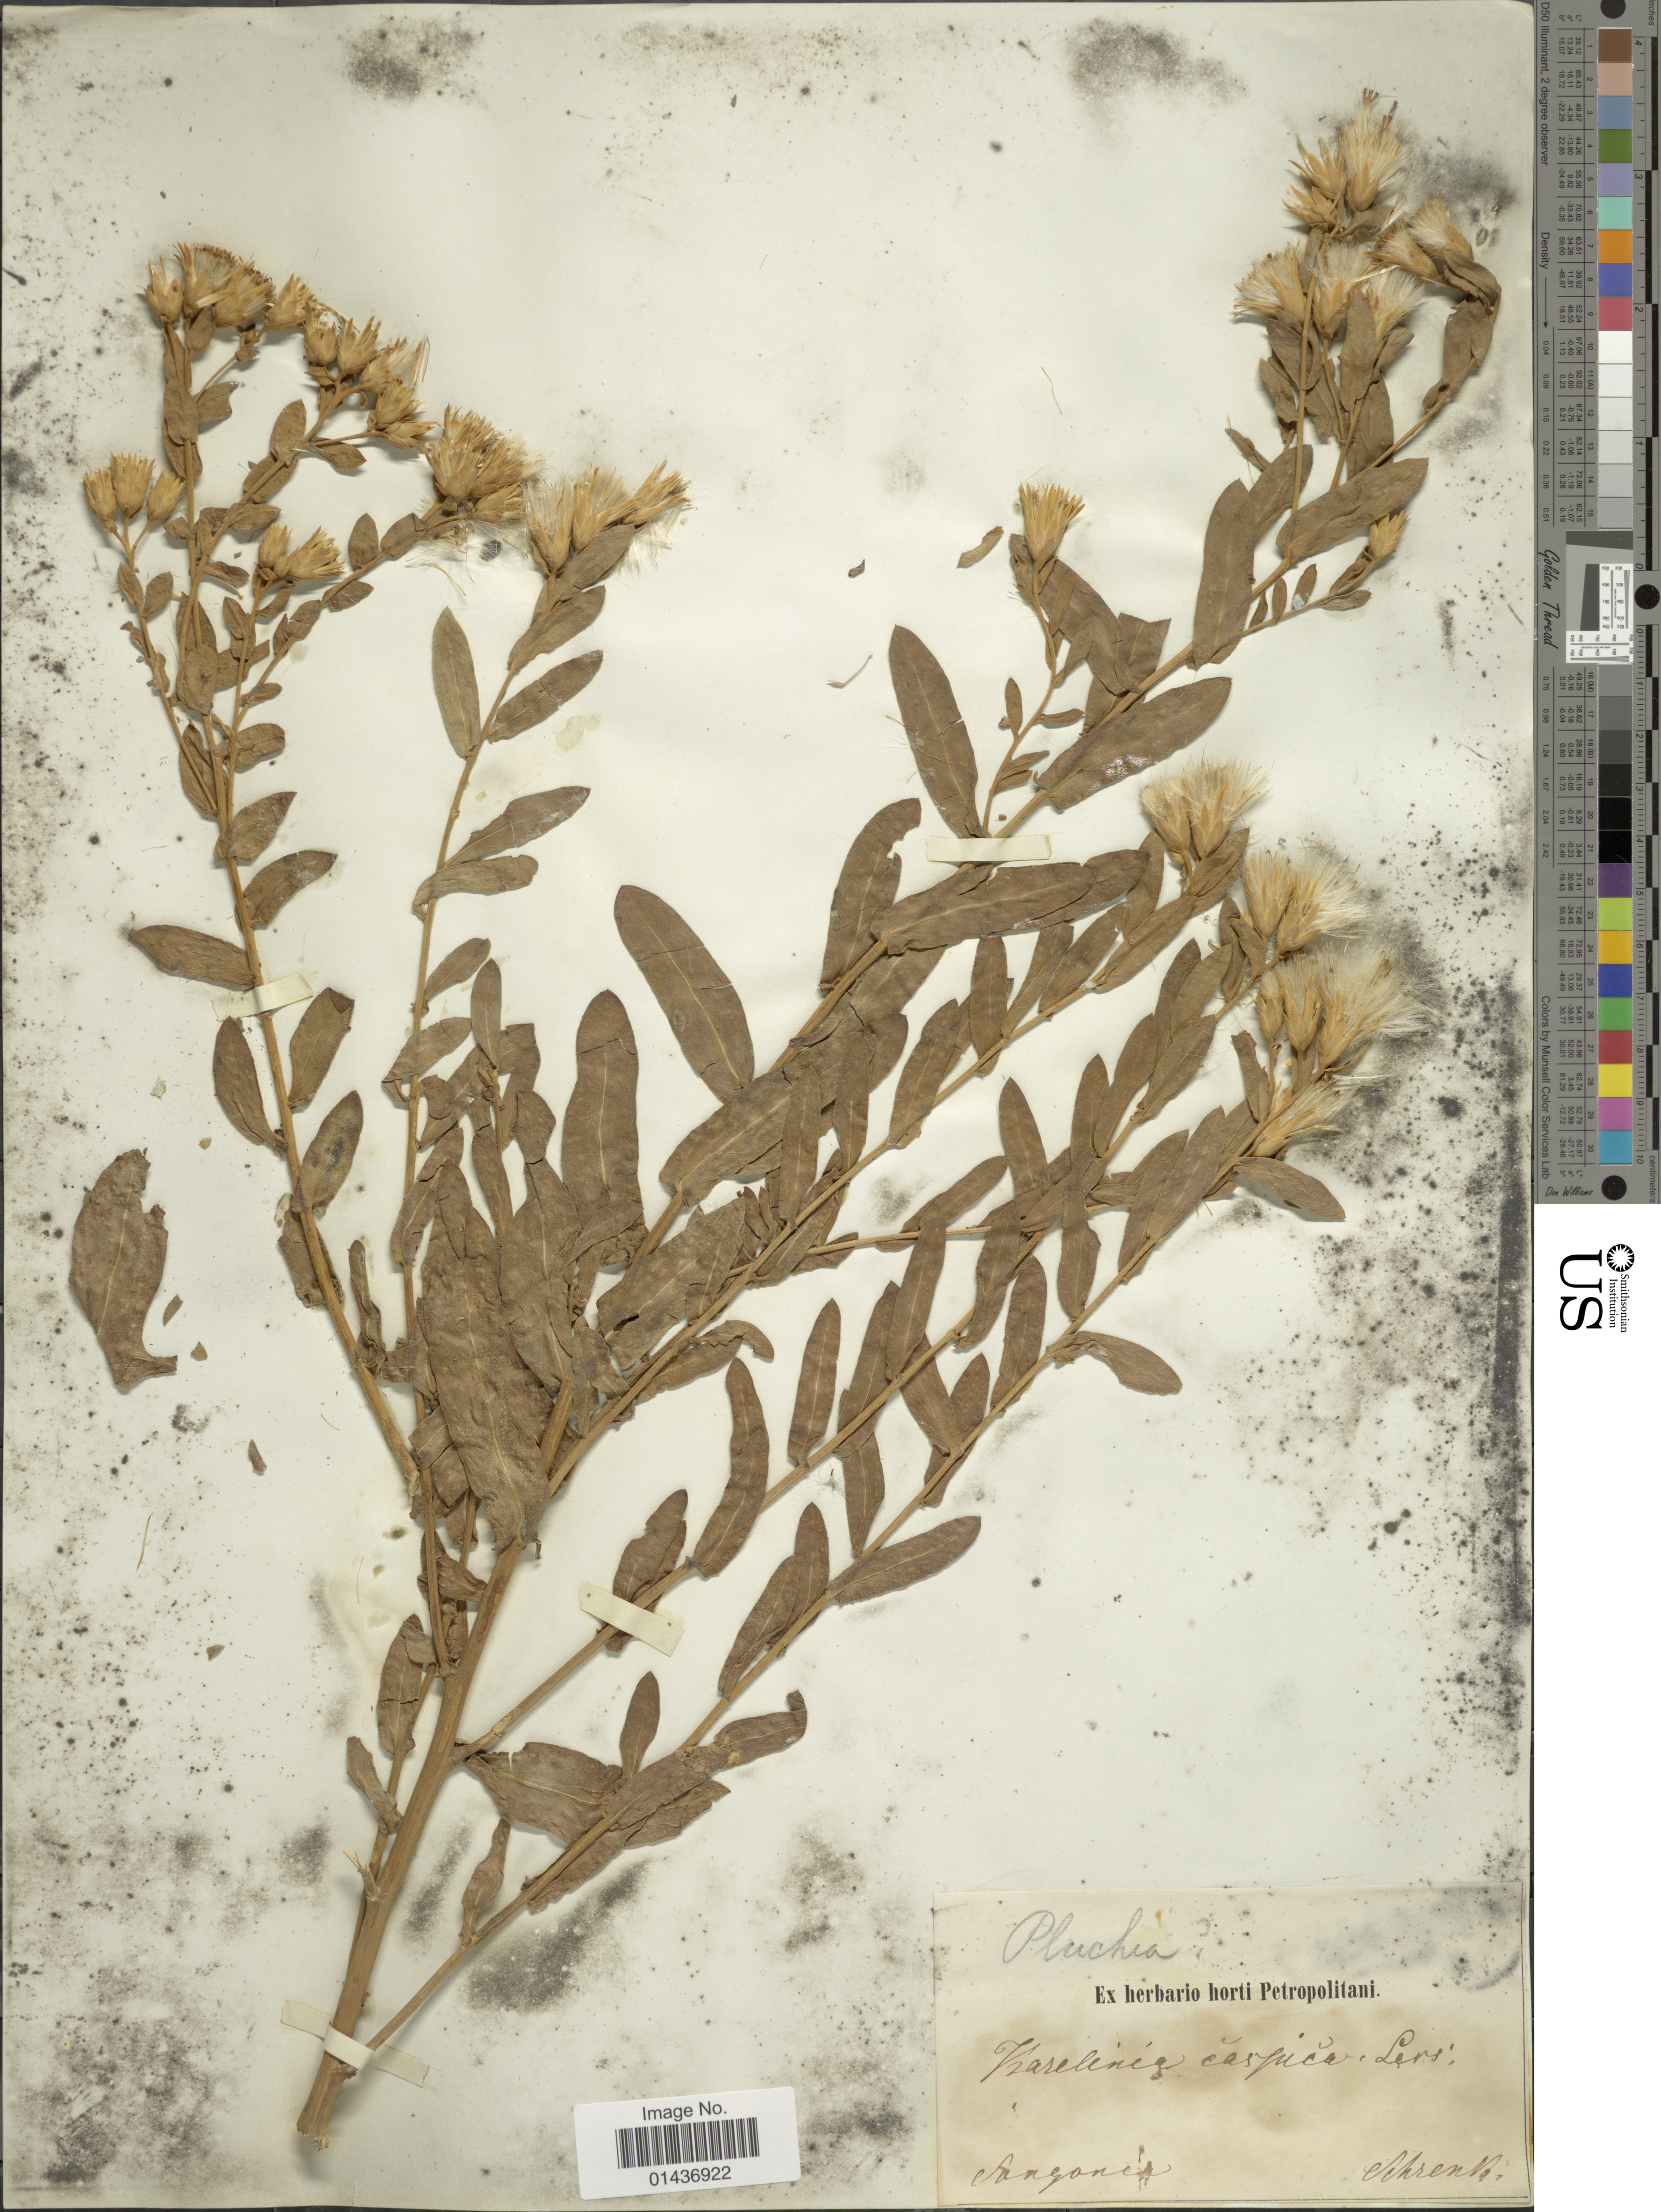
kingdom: Plantae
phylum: Tracheophyta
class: Magnoliopsida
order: Asterales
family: Asteraceae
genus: Pluchea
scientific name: Pluchea caspia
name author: O. Hoffm. ex Paulsen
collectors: A.G. Schrenk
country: Kazakhstan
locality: Songoria